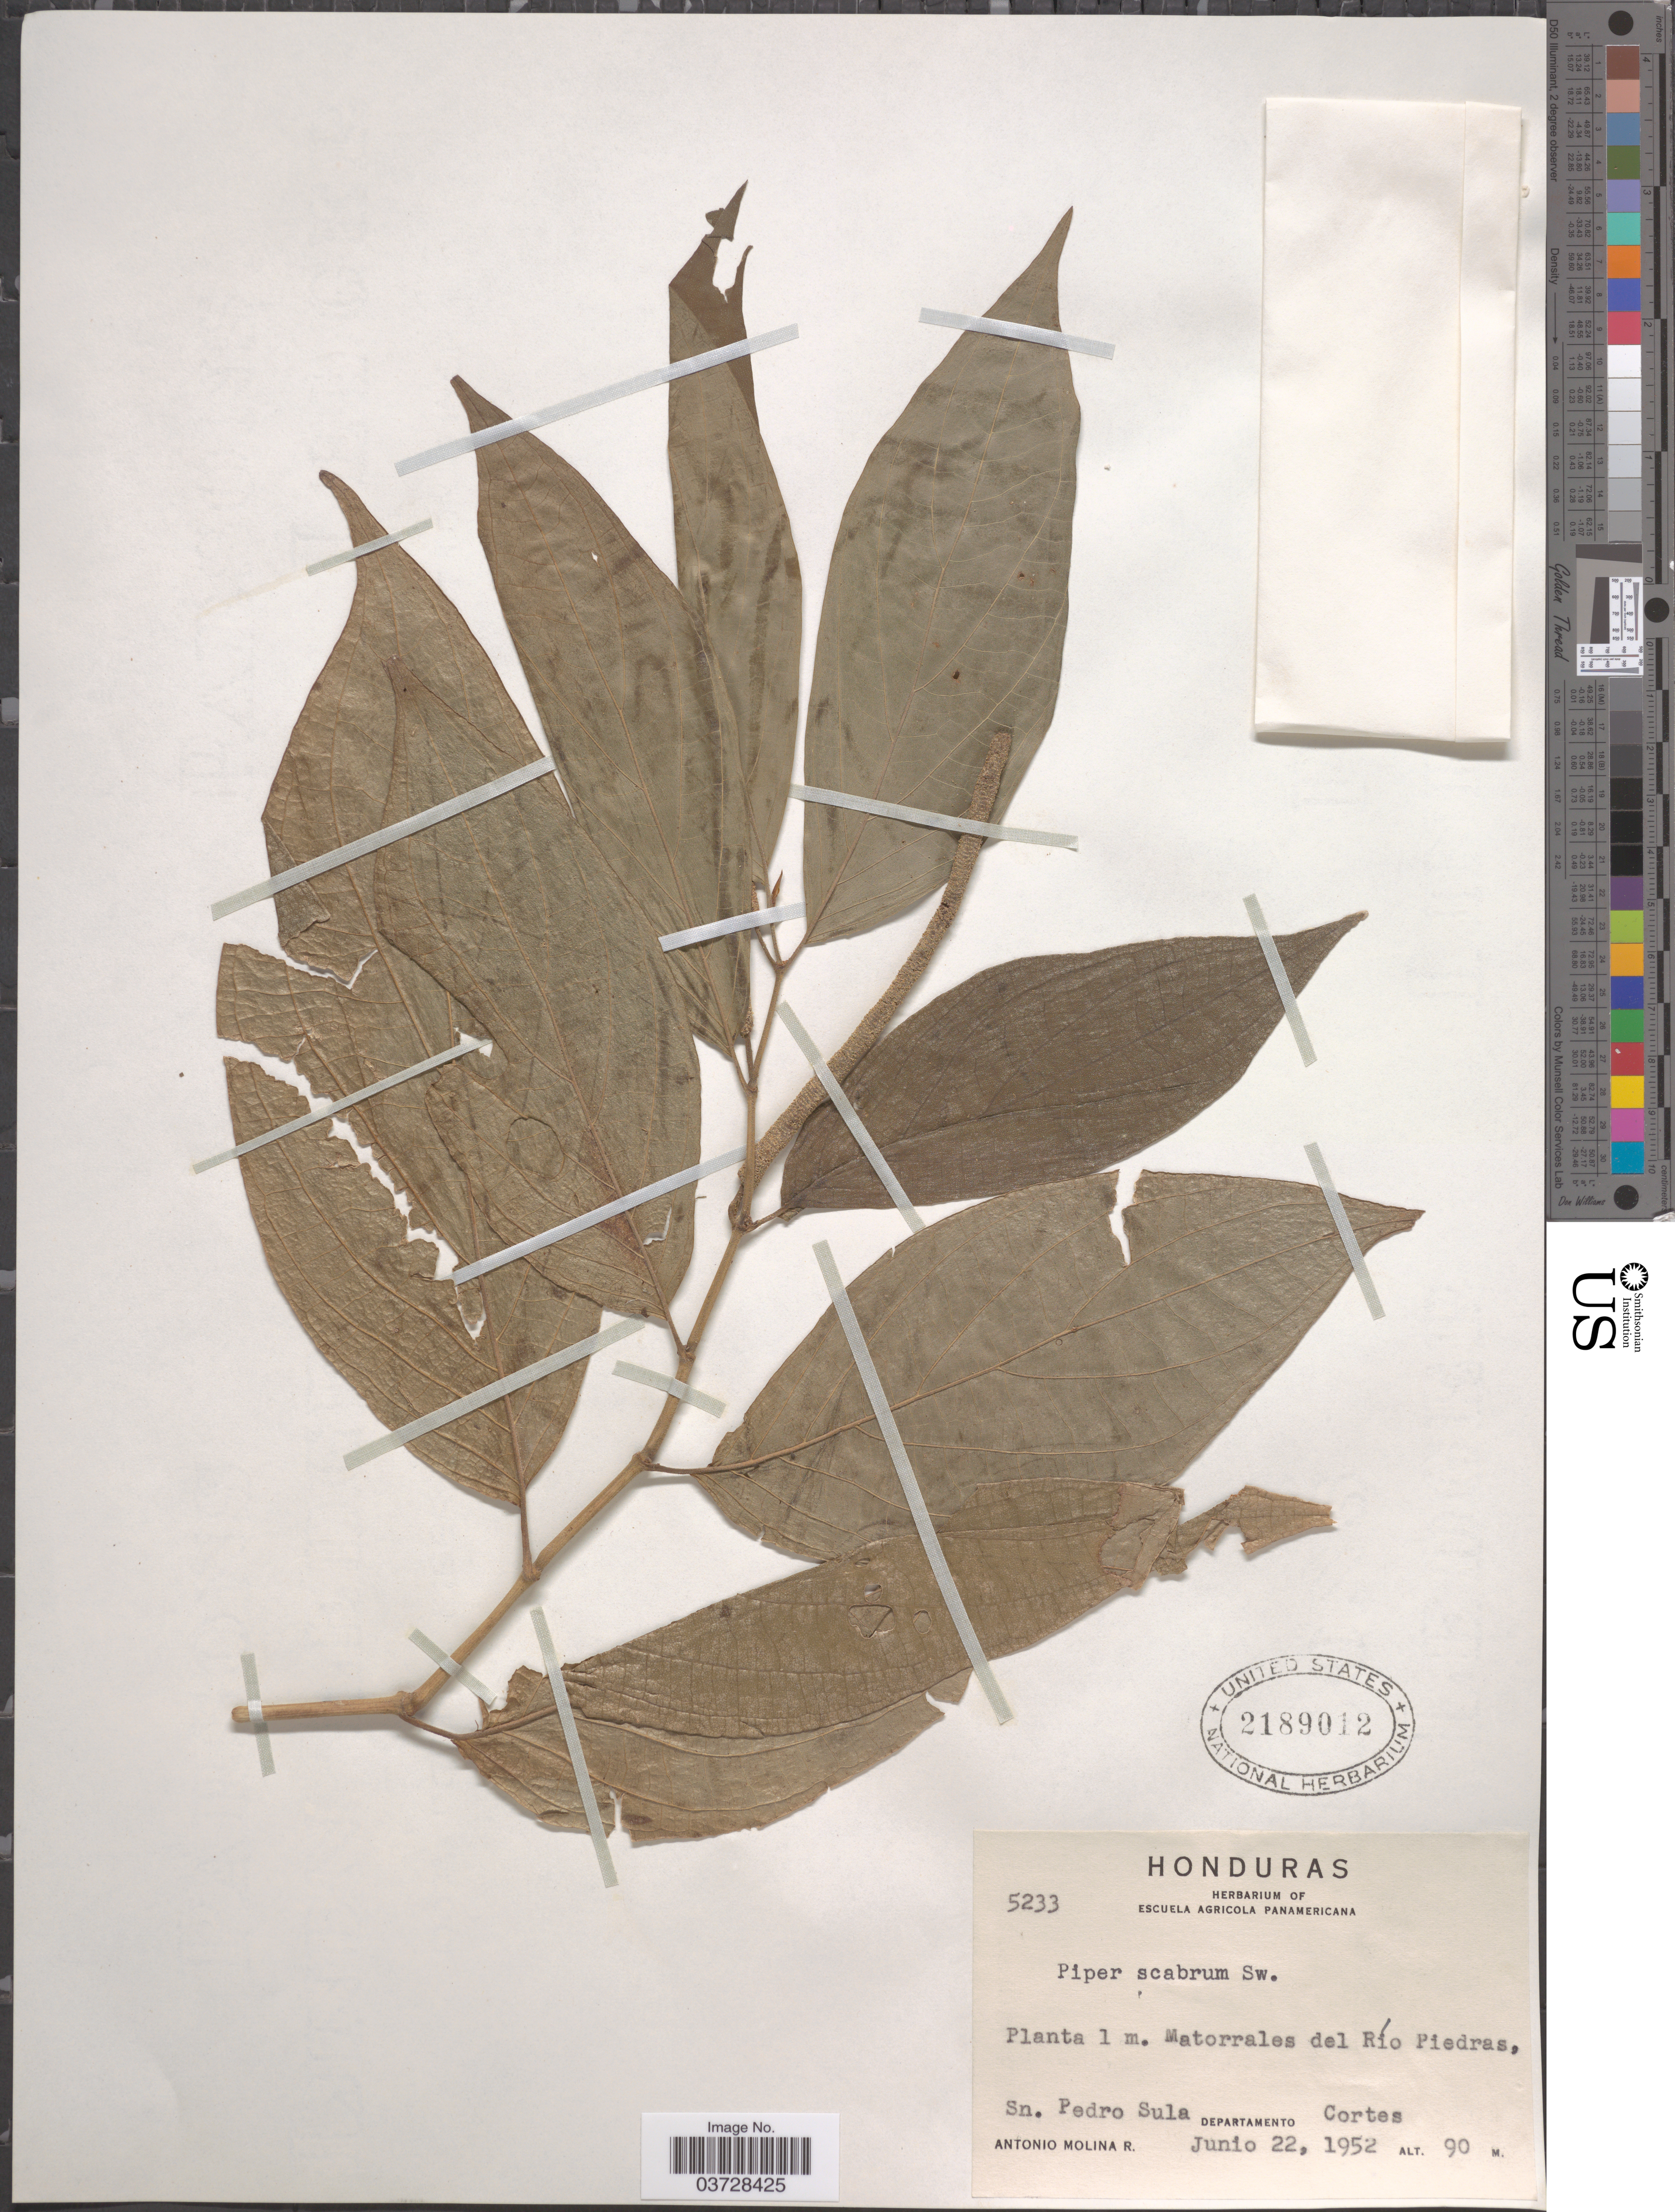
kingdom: Plantae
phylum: Tracheophyta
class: Magnoliopsida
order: Piperales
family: Piperaceae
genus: Piper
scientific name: Piper scabrum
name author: Sw.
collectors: A. Molina R.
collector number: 5233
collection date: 1952-06-22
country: Honduras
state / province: Cortes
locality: Matorrales del Río Piedras, Sn. Pedro Sula. Departamento Cortes.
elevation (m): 90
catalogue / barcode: US 2189012